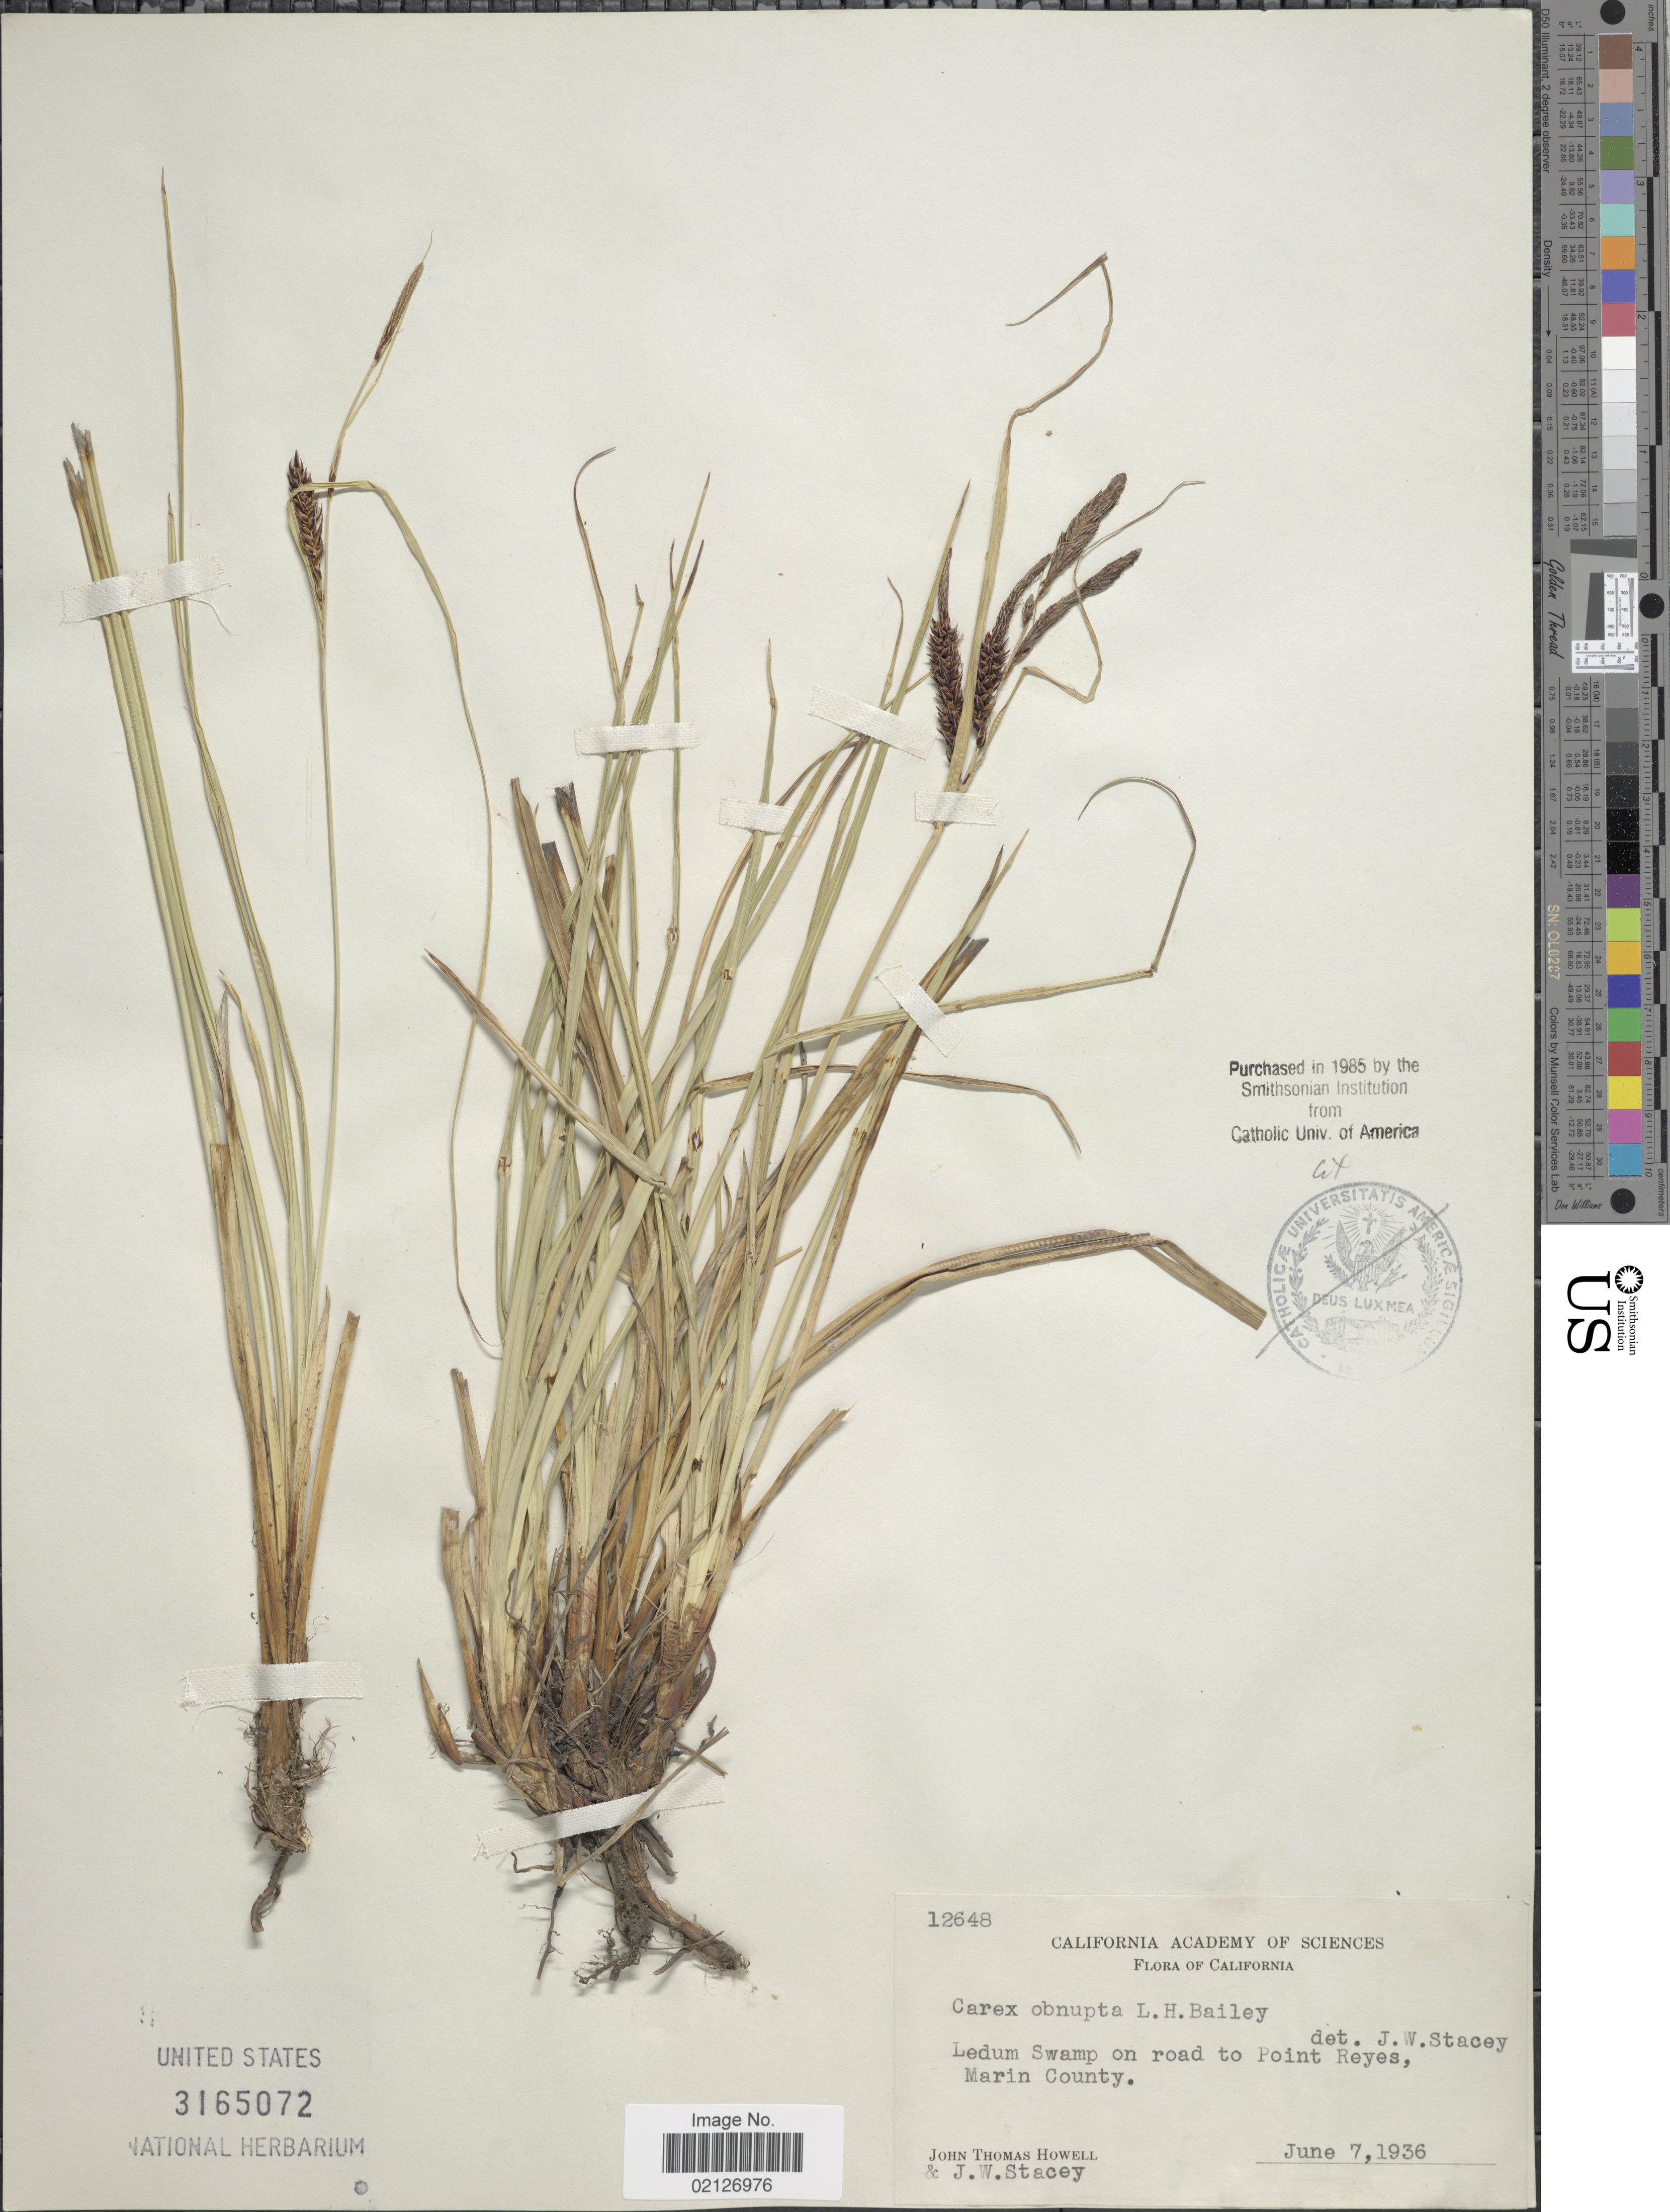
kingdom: Plantae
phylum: Tracheophyta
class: Liliopsida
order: Poales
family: Cyperaceae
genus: Carex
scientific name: Carex obnupta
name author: L.H. Bailey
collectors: J. T. Howell & J. W. Stacey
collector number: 12648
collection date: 1938-06-07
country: United States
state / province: California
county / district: Marin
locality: Ladum Swamp on road to Point Reyes, Marin County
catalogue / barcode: US 3165072